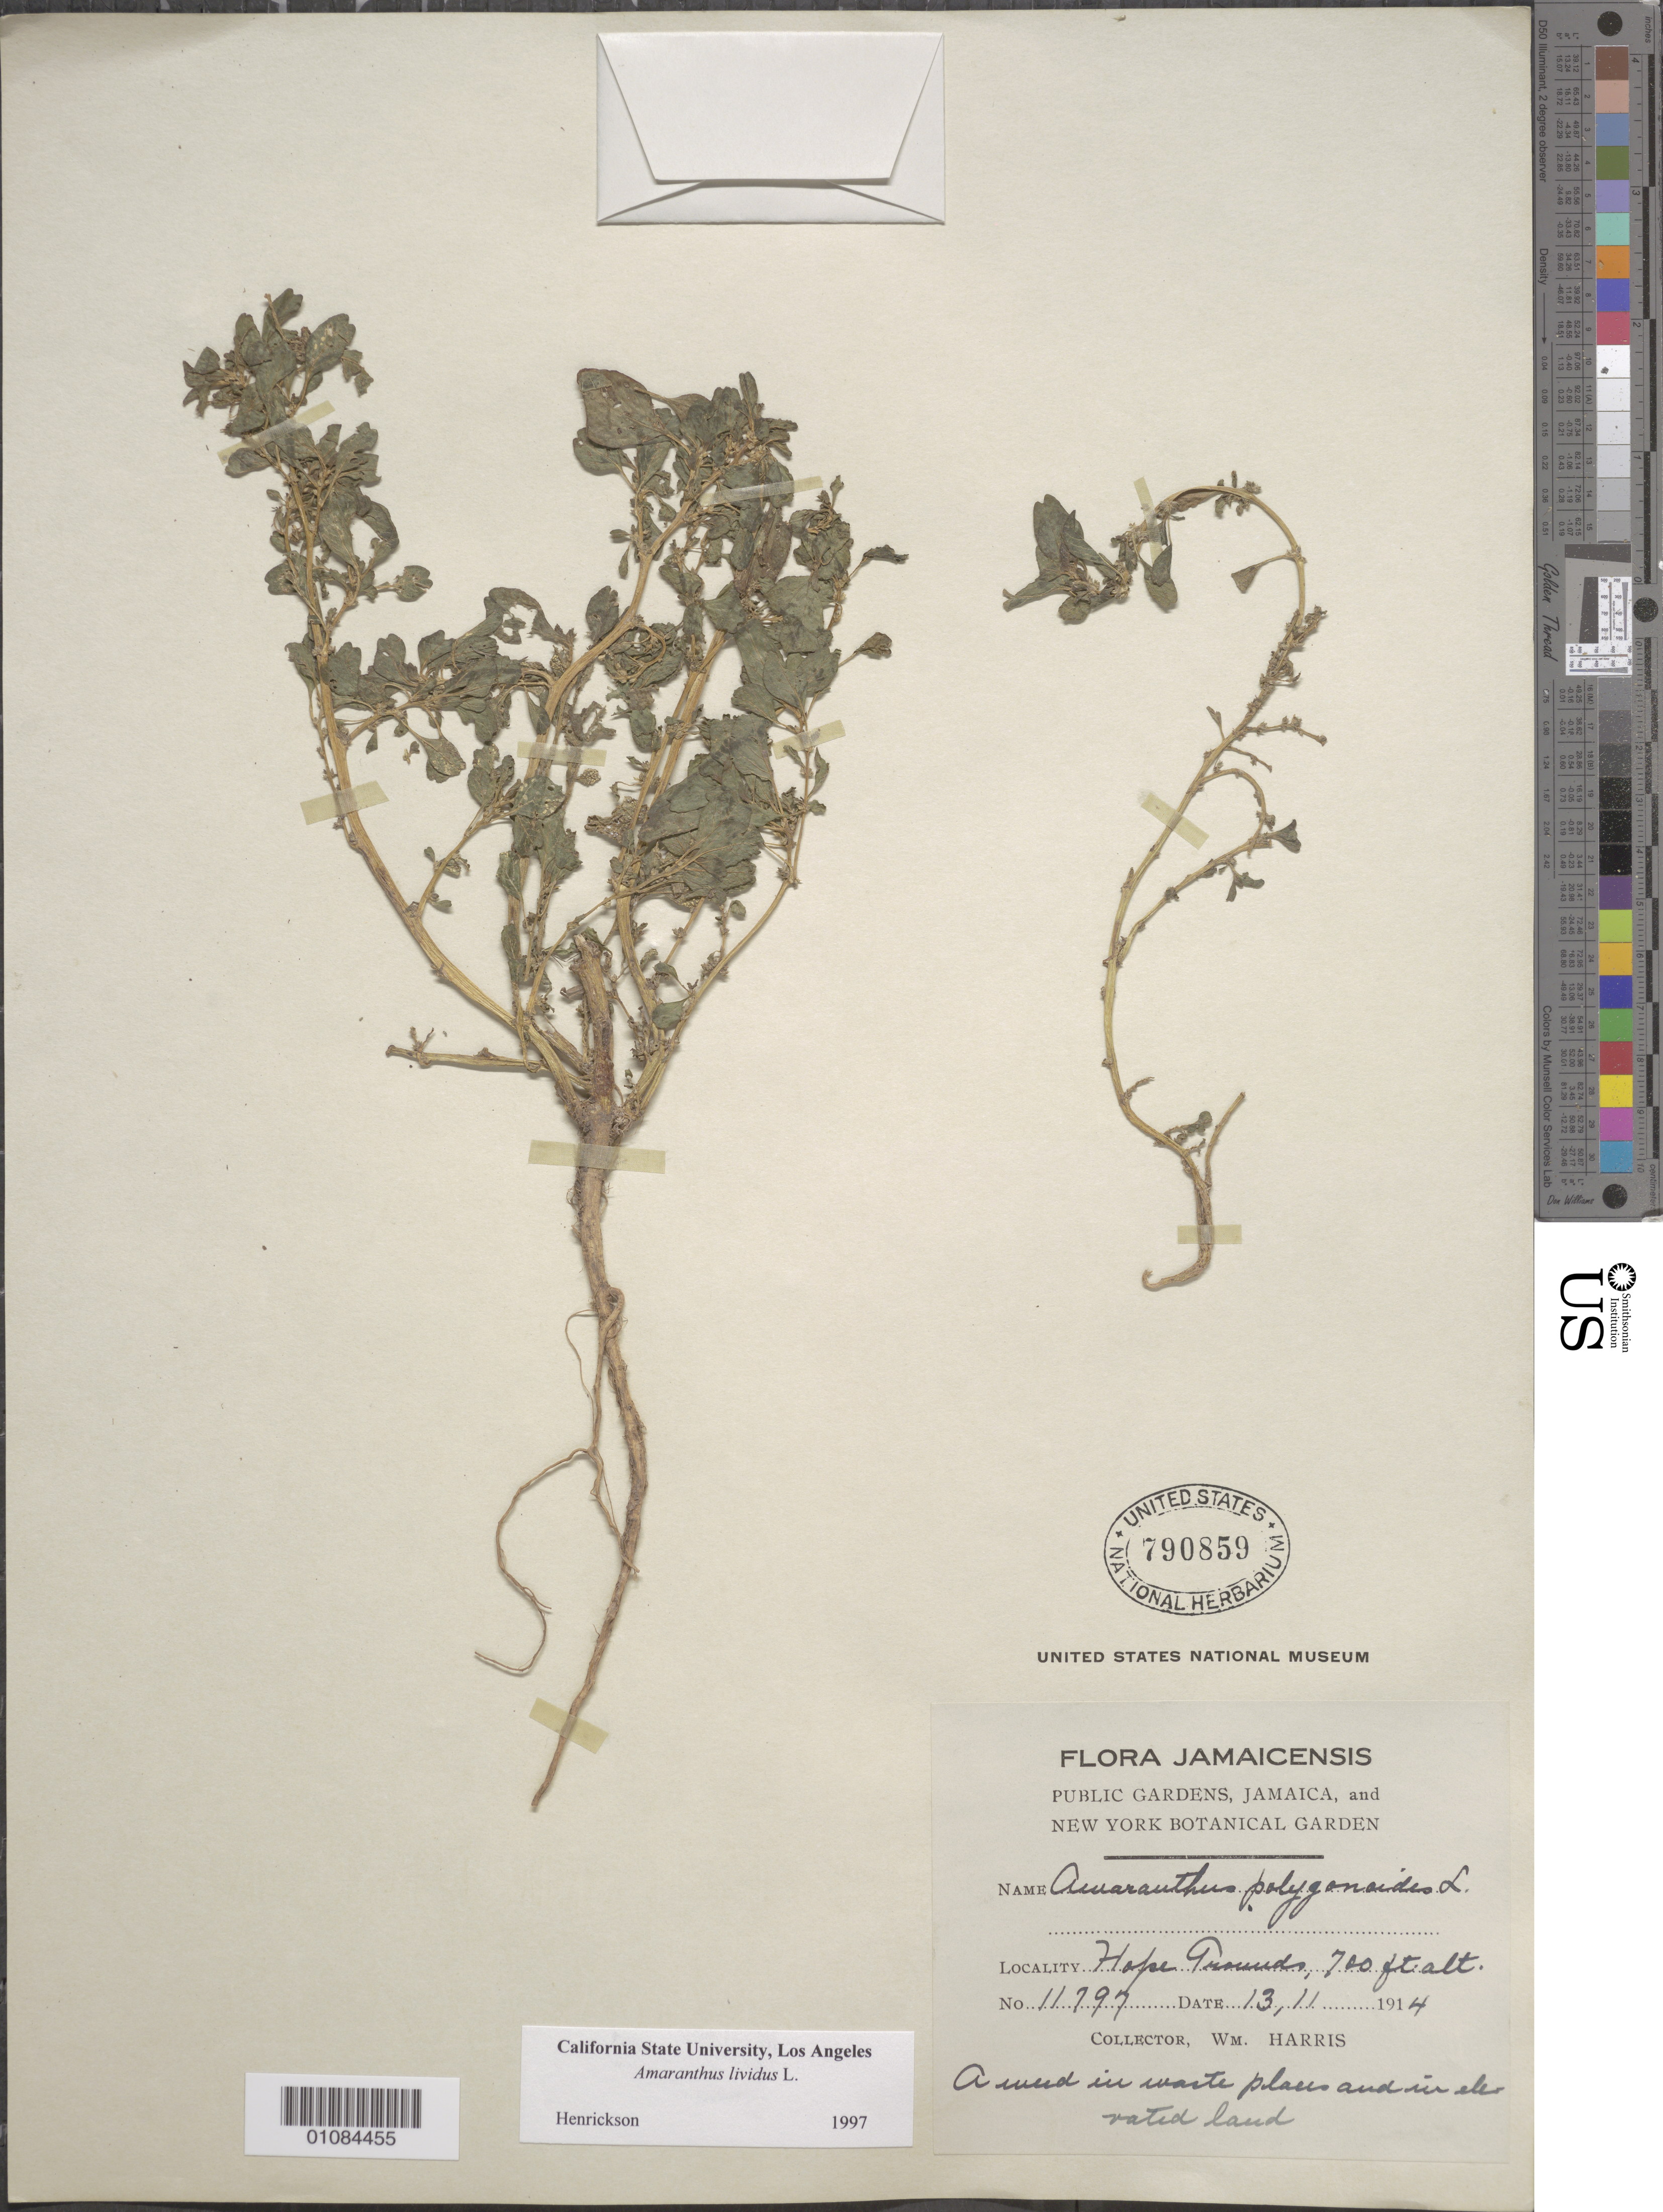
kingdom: Plantae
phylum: Tracheophyta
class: Magnoliopsida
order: Caryophyllales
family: Amaranthaceae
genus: Amaranthus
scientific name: Amaranthus lividus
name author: L.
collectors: W. Harris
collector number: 11797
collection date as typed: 13 Nov 1914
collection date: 1914-11-13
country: Jamaica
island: Jamaica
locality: Hope Grounds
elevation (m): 213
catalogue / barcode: US 790859